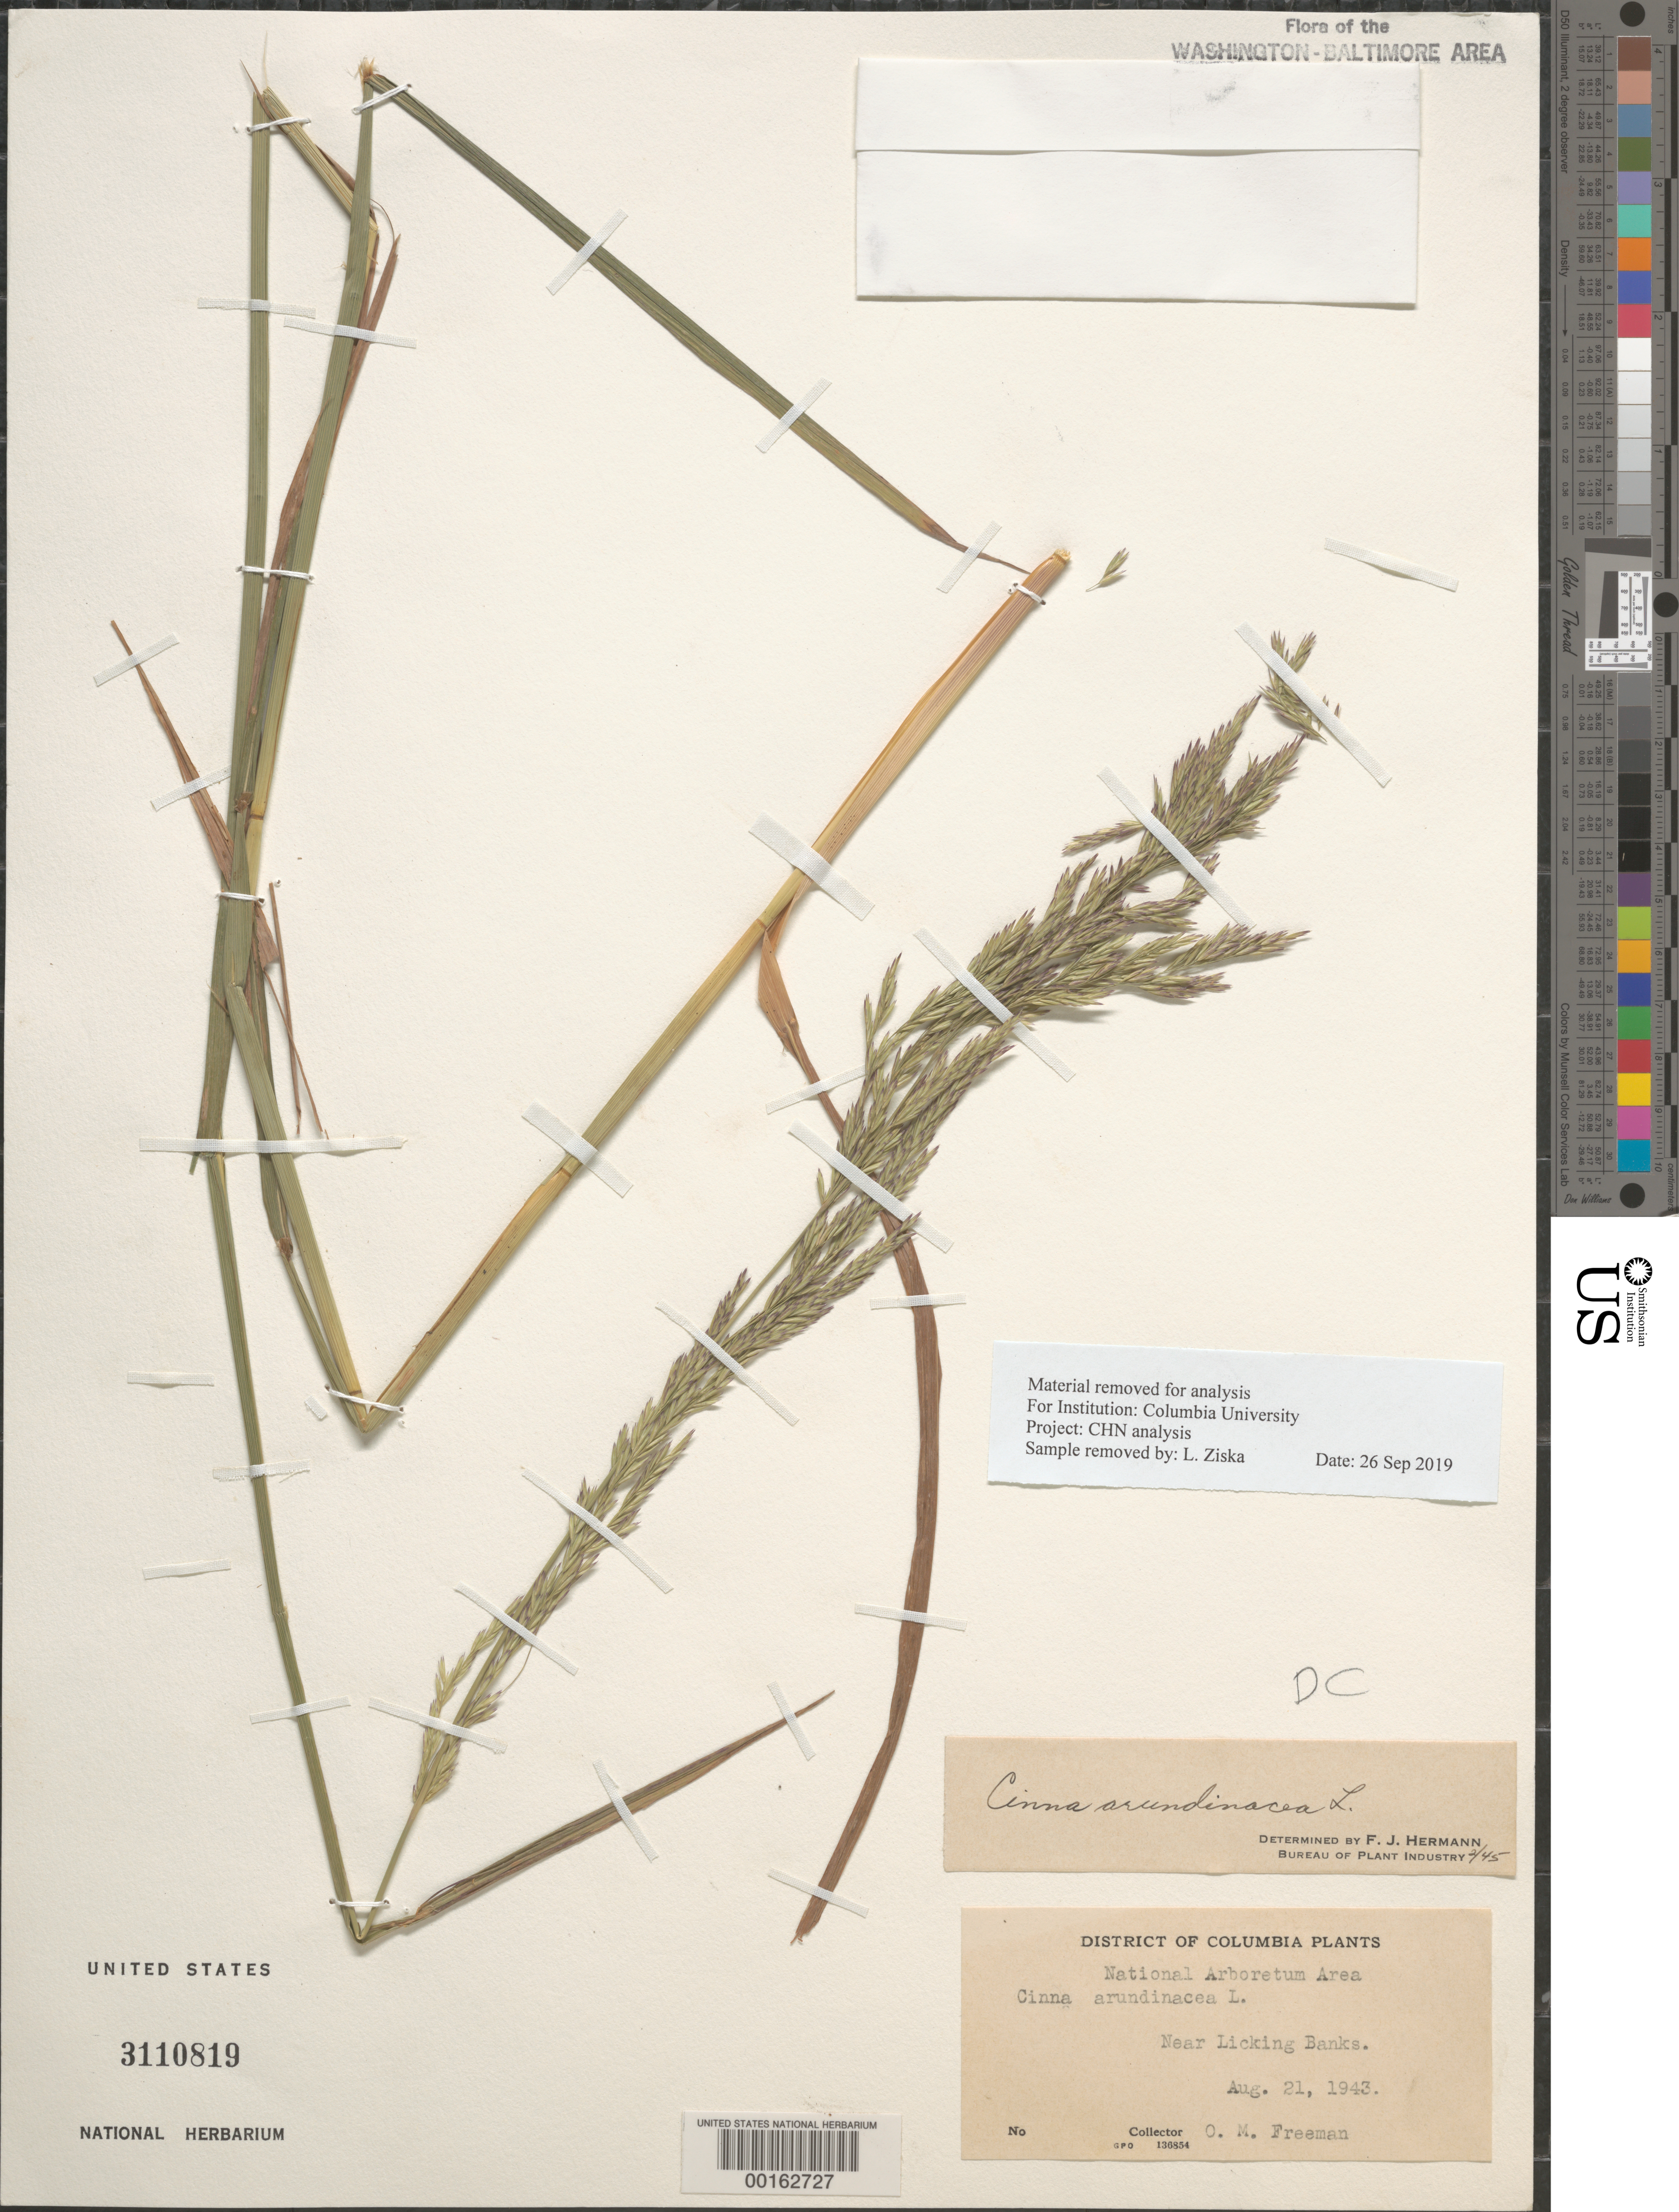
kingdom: Plantae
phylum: Tracheophyta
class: Liliopsida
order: Poales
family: Poaceae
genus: Cinna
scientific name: Cinna arundinacea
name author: L.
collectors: O. Freeman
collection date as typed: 21 Aug 1943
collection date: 1943-08-21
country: United States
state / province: District of Columbia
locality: Near Licking Banks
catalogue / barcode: US 3110819